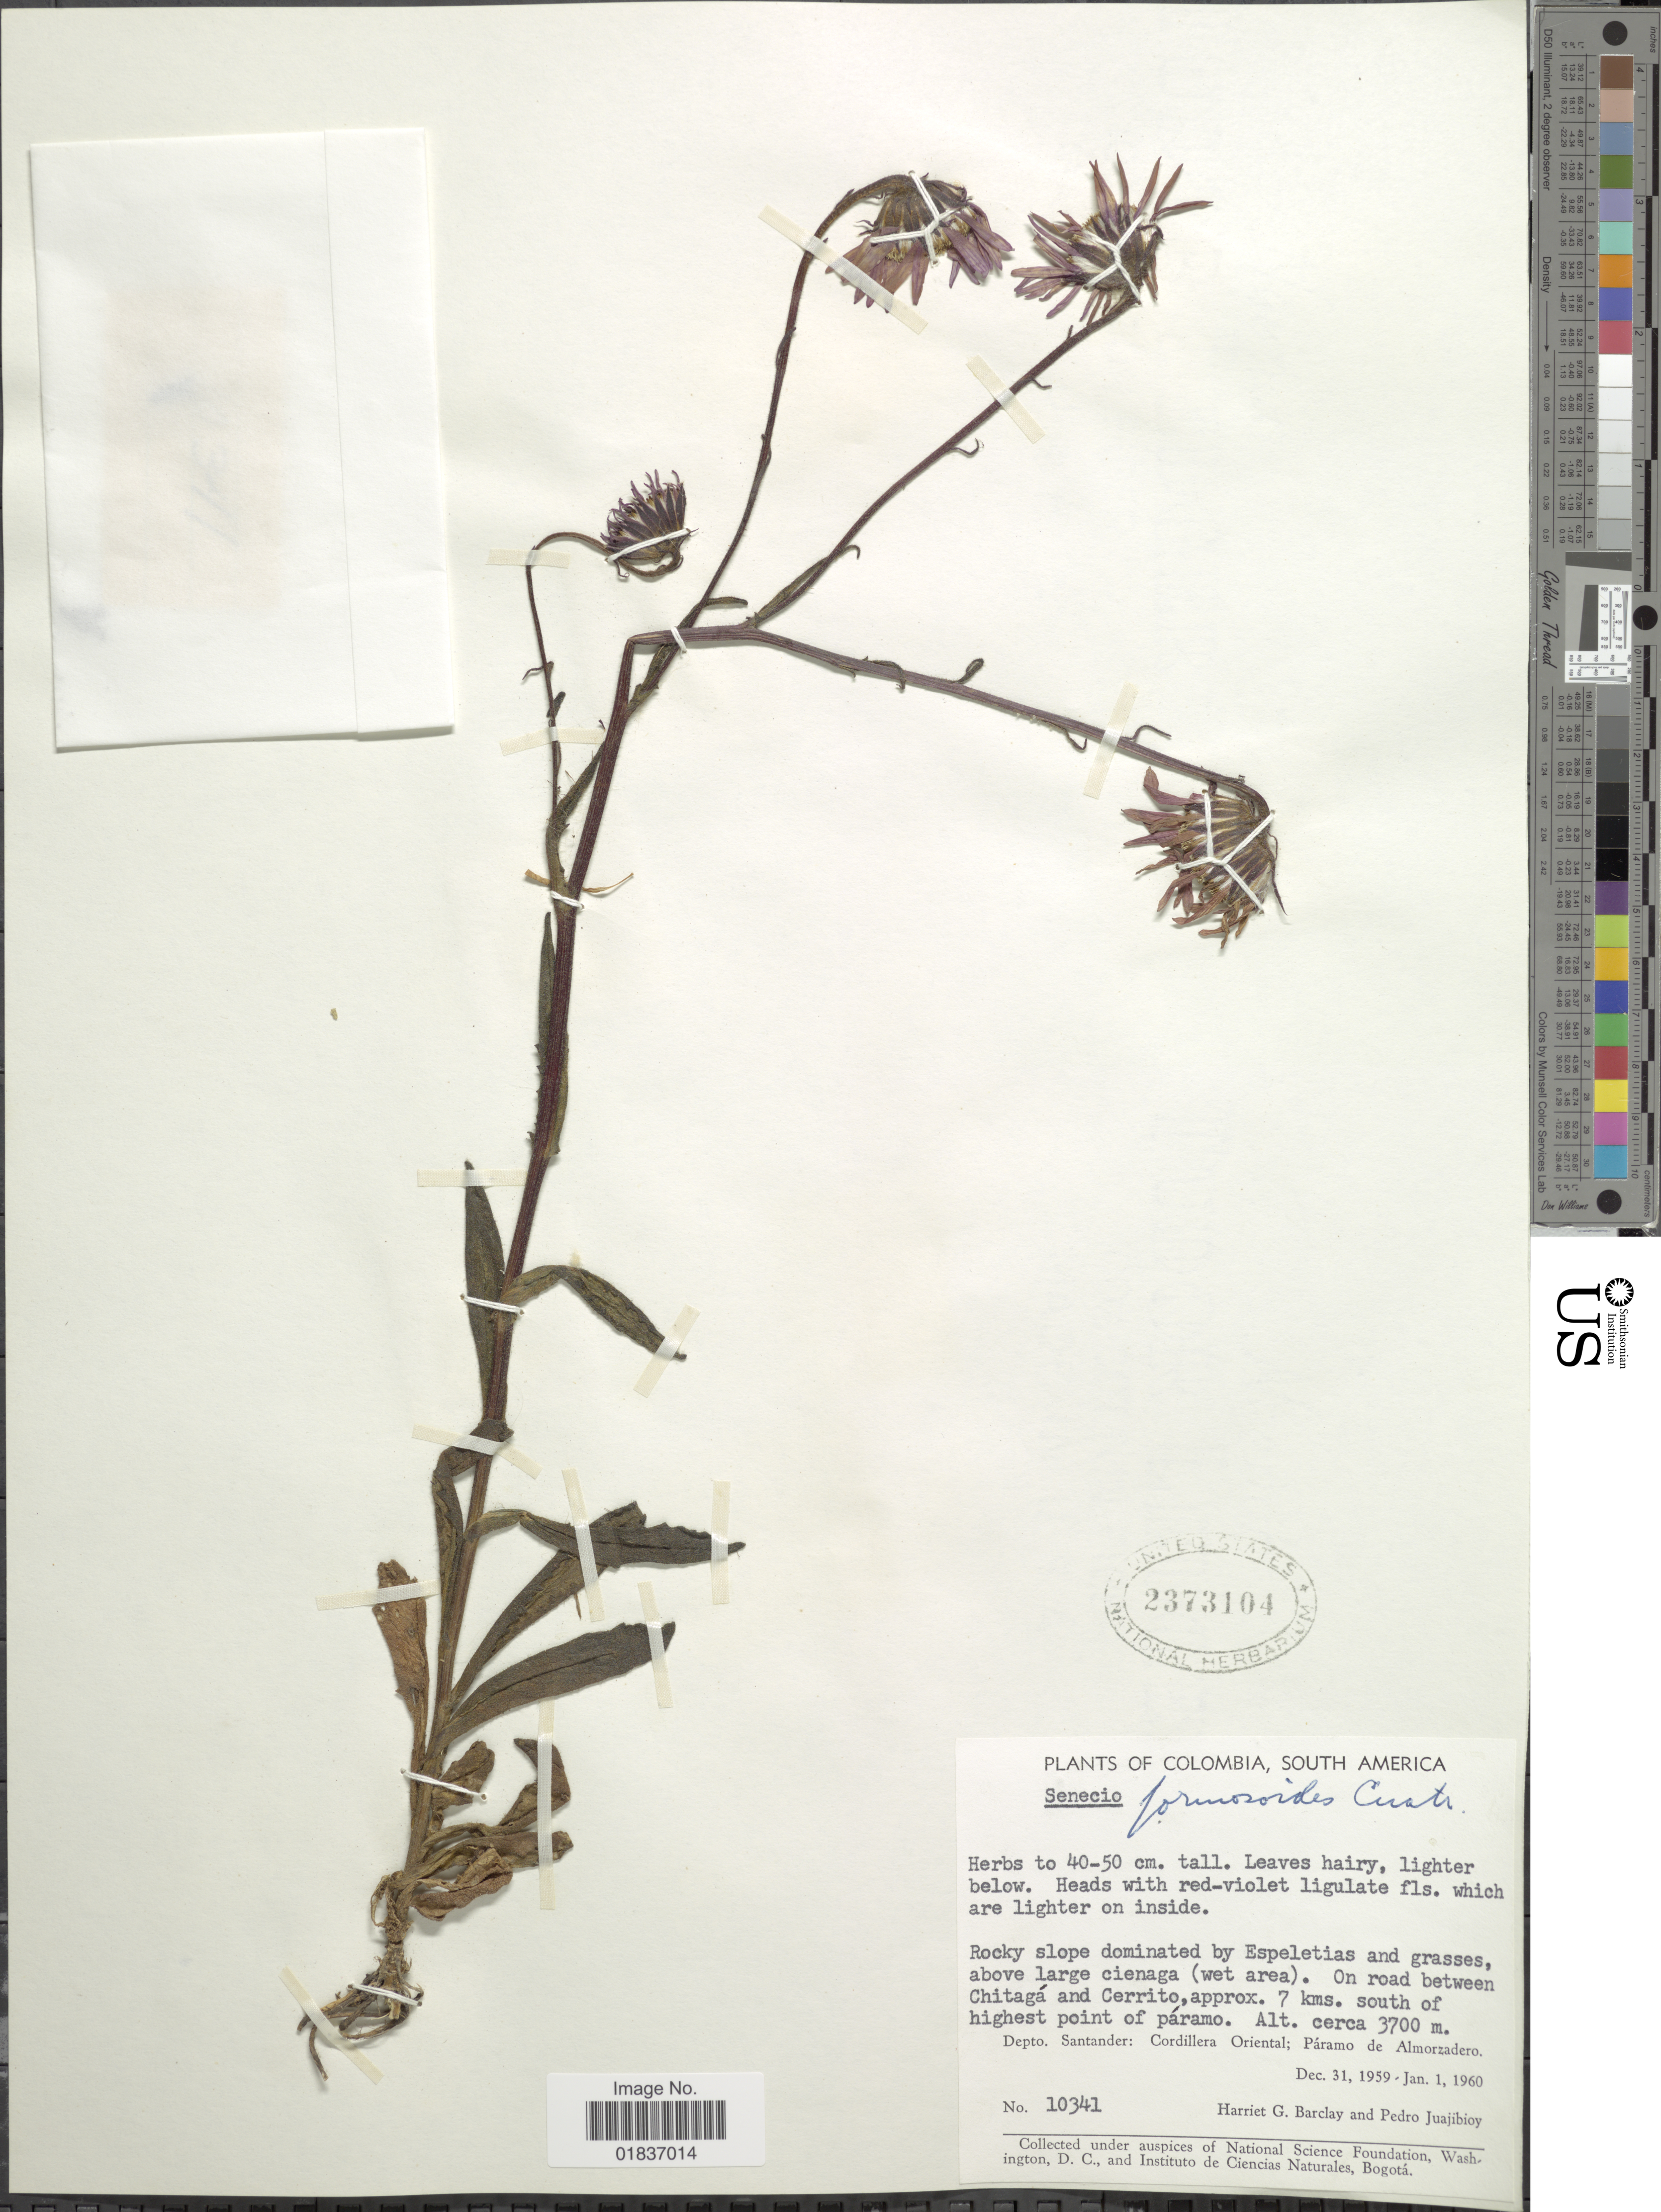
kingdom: Plantae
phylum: Tracheophyta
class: Magnoliopsida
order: Asterales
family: Asteraceae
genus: Senecio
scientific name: Senecio formosoides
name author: Cuatrec.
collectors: H. G. Barclay & P. Juajibioy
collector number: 10341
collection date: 1959-12-31/1960-01-01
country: Colombia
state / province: Santander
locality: Depto. Santander: Cordillera Oriental; Paramo de Almorzadero. On road between Chitaga and Cerrito, appox. 7 kms. south of highest point of paramo.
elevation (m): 3700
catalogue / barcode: US 2373104